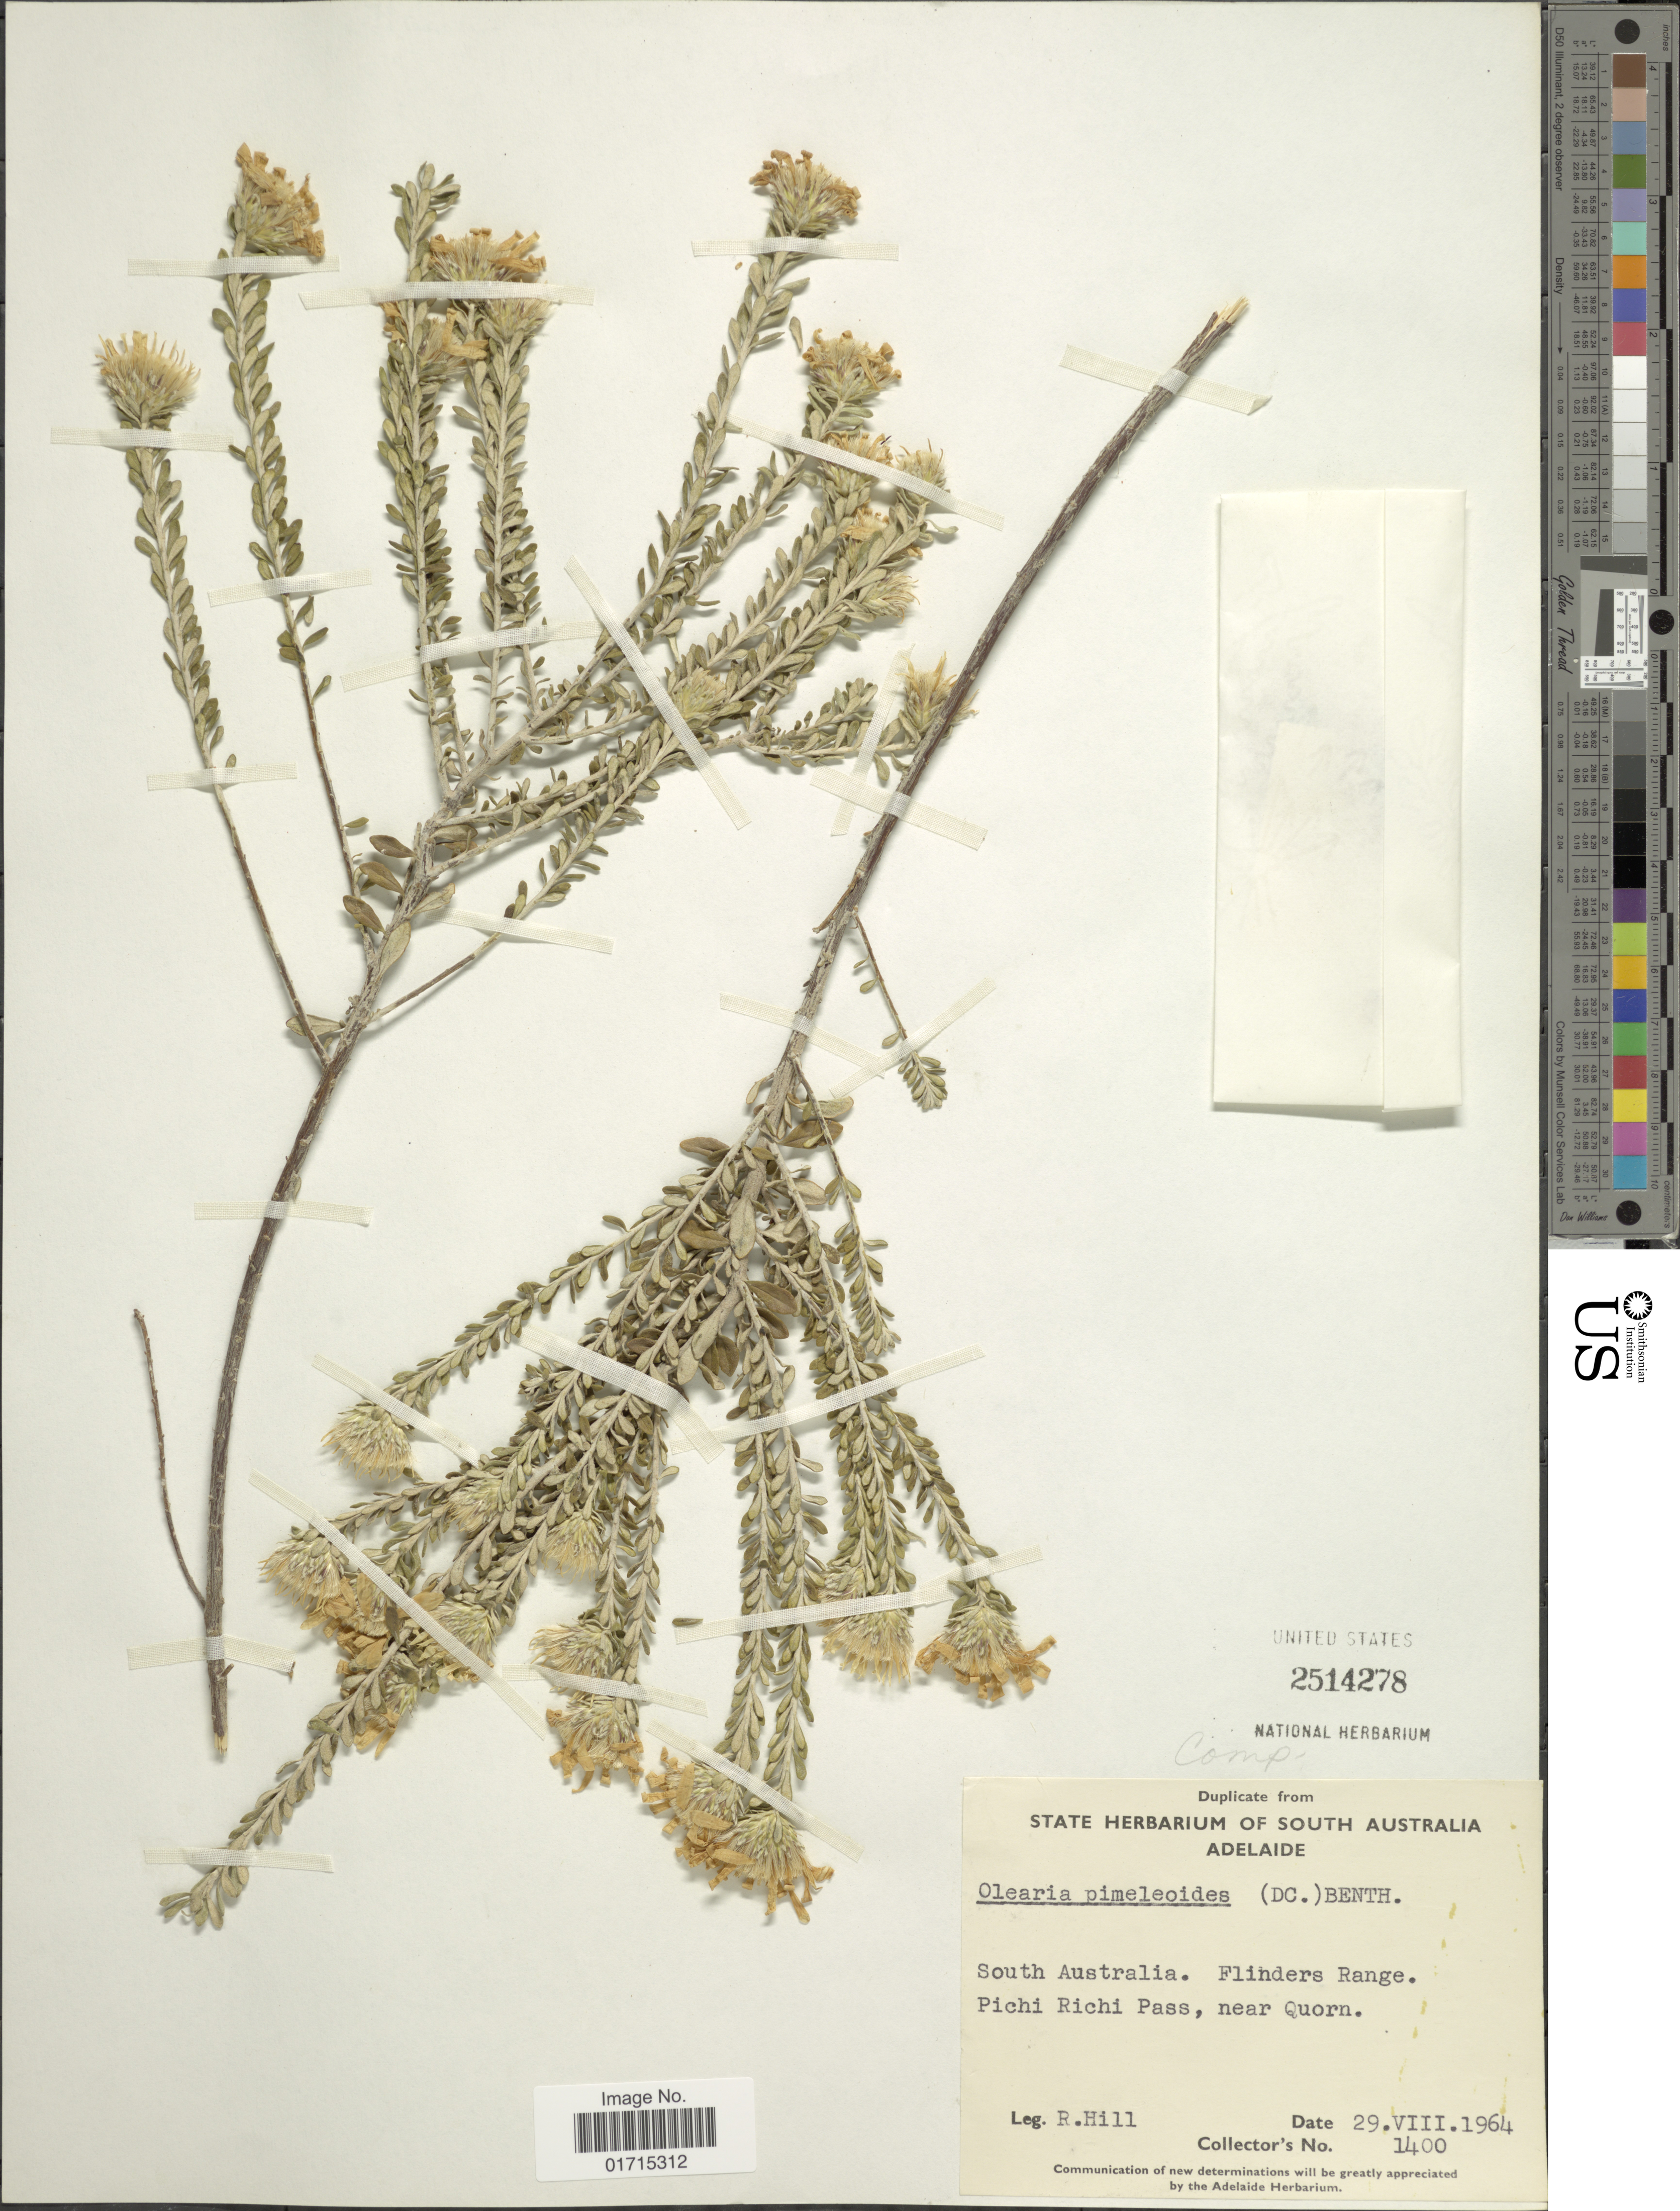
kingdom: Plantae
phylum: Tracheophyta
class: Magnoliopsida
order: Asterales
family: Asteraceae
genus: Olearia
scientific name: Olearia pimeleoides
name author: (DC.) Benth.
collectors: R. Hill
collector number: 1400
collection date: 1964-08-29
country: Australia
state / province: South Australia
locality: South Australia. Flinders Range. Pichi Richi Pass, near Quorn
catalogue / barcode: US 2514278